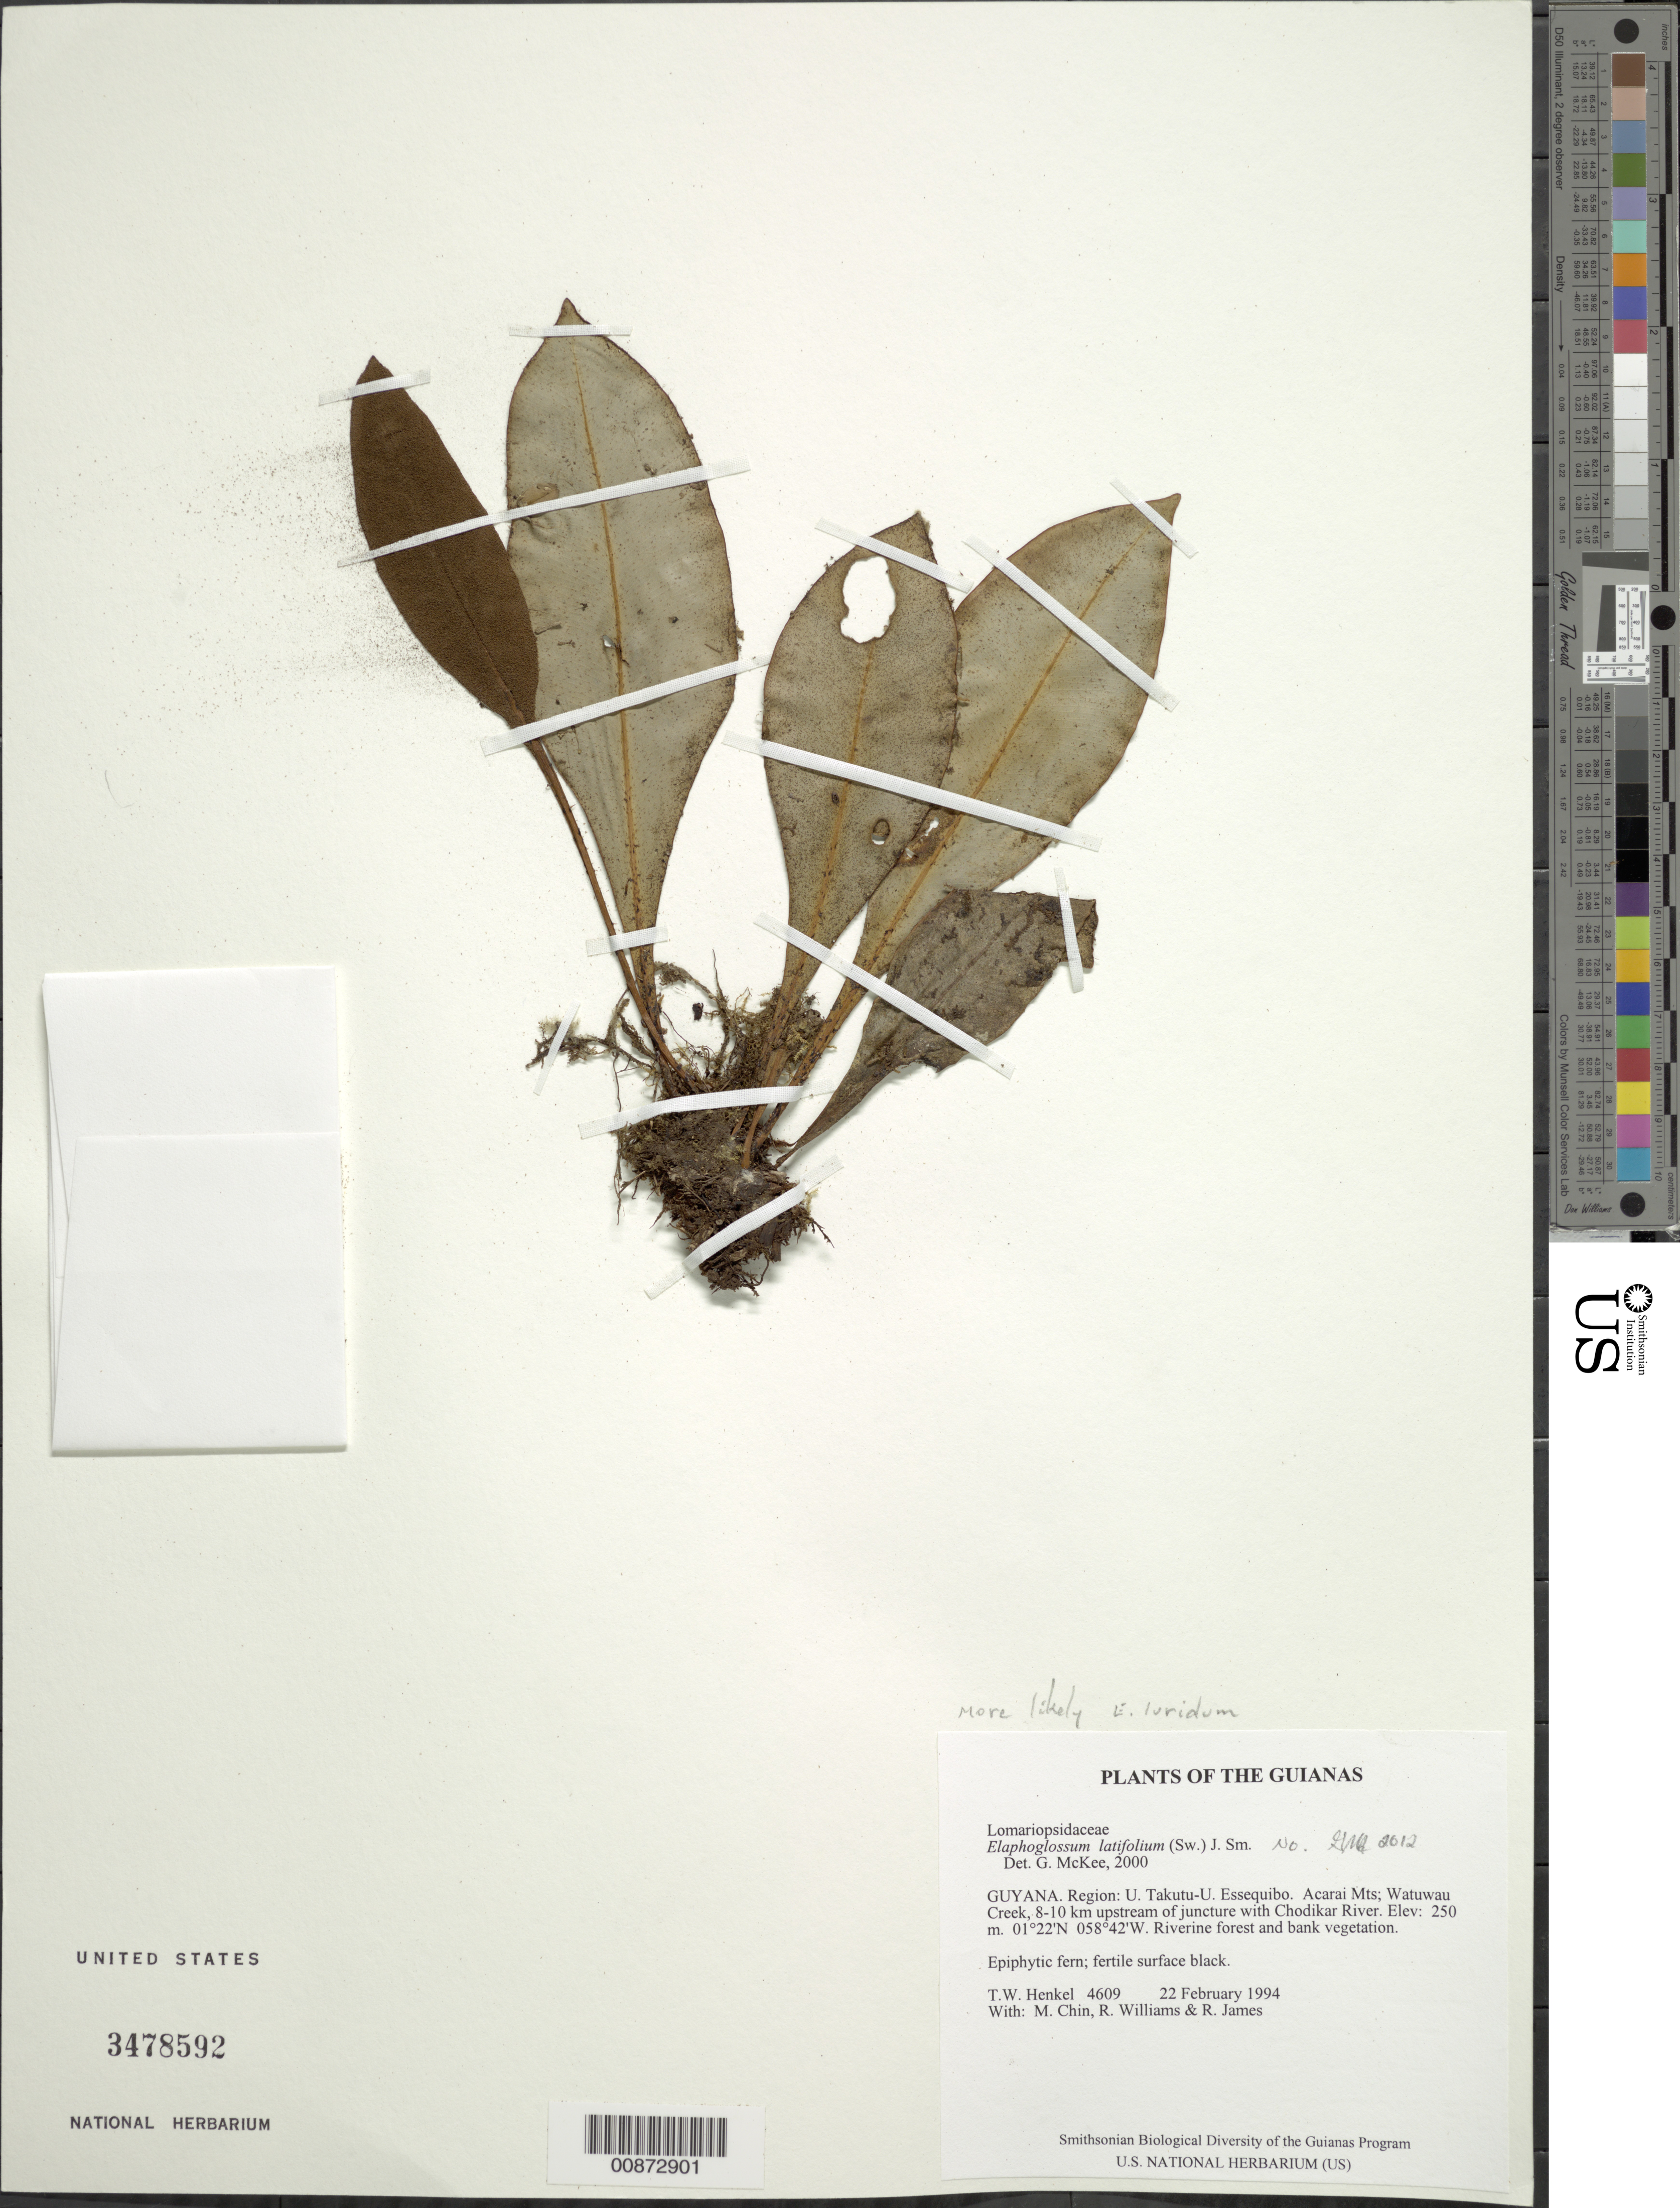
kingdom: Plantae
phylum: Tracheophyta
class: Polypodiopsida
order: Polypodiales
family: Dryopteridaceae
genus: Elaphoglossum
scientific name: Elaphoglossum luridum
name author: (Fée) Christ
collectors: T. Henkel, M. Chin, R. Williams & R. James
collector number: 4609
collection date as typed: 22 February 1994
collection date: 1994-02-22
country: Guyana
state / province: U. Takutu-U. Essequibo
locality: Acarai Mts; Watuwau Creek, 8-10 km upstream of juncture with Chodikar River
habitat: Riverine forest and bank vegetation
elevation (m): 250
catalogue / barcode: US 3478592